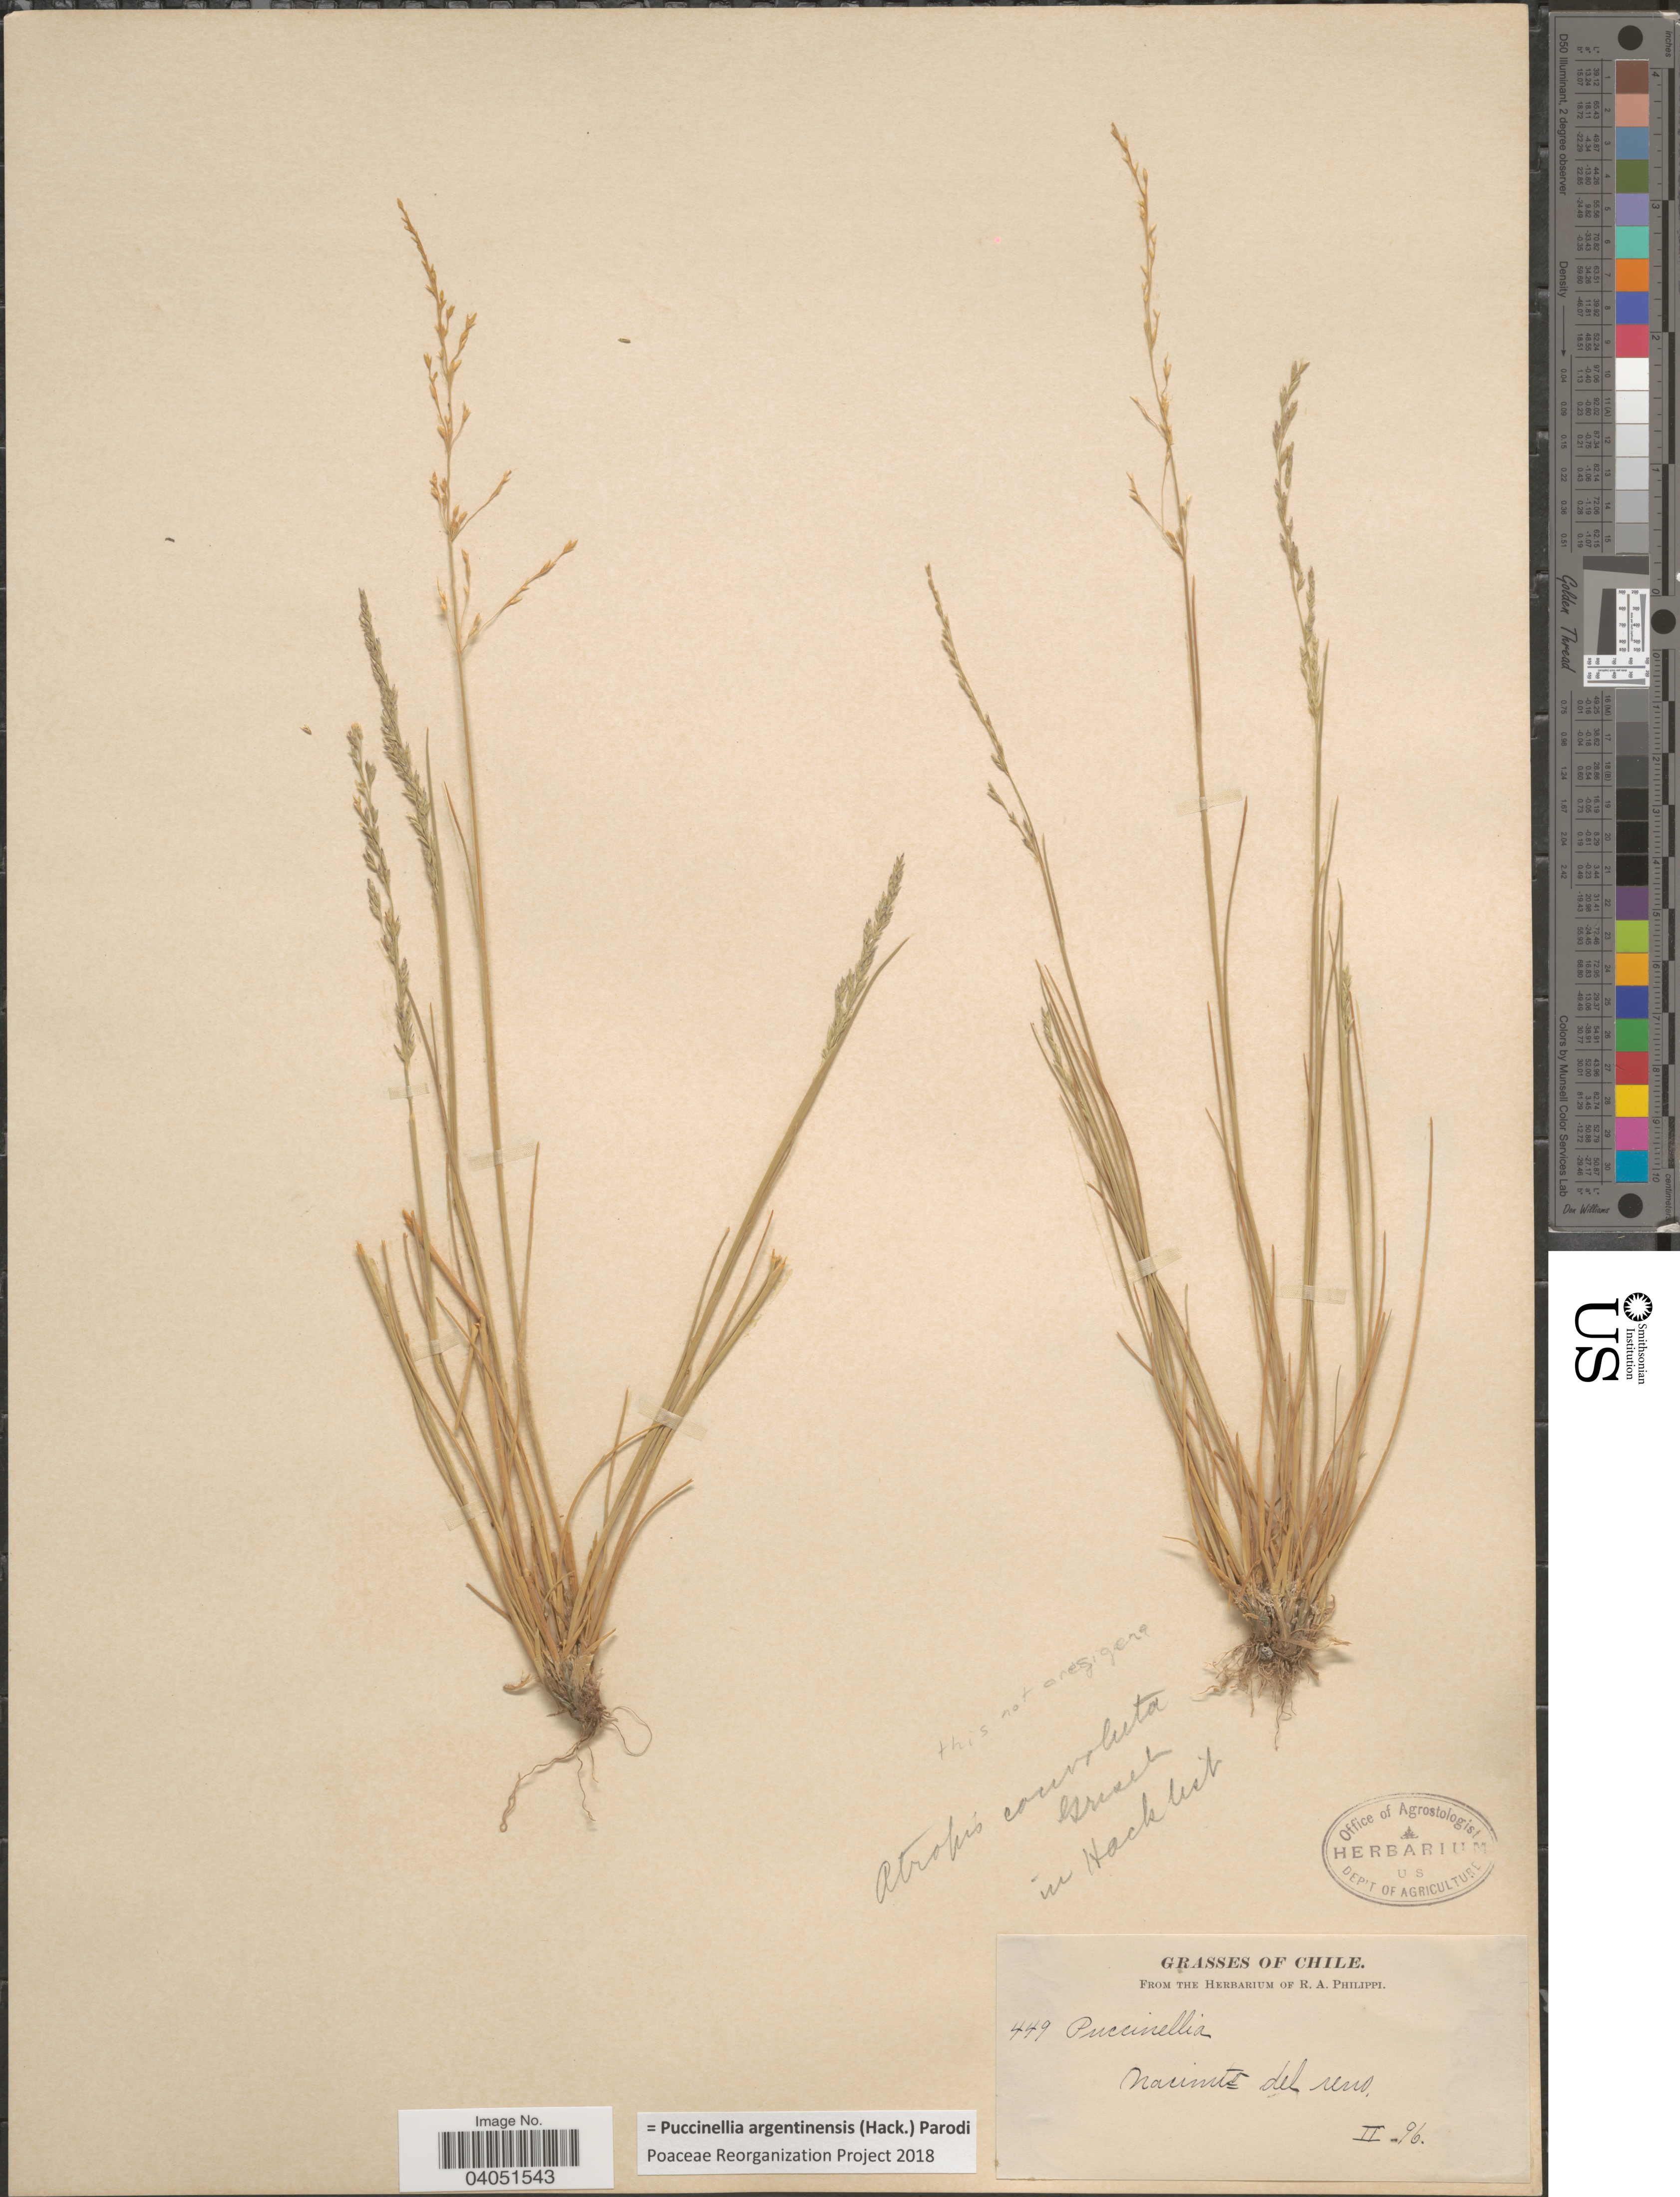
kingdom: Plantae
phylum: Tracheophyta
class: Liliopsida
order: Poales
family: Poaceae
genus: Puccinellia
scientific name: Puccinellia argentinensis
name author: (Hack.) Parodi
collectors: ex. herb. R.A. Philippi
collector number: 449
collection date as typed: Transcribed d/m/y: /2/96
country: Chile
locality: Nacimto del cerro.